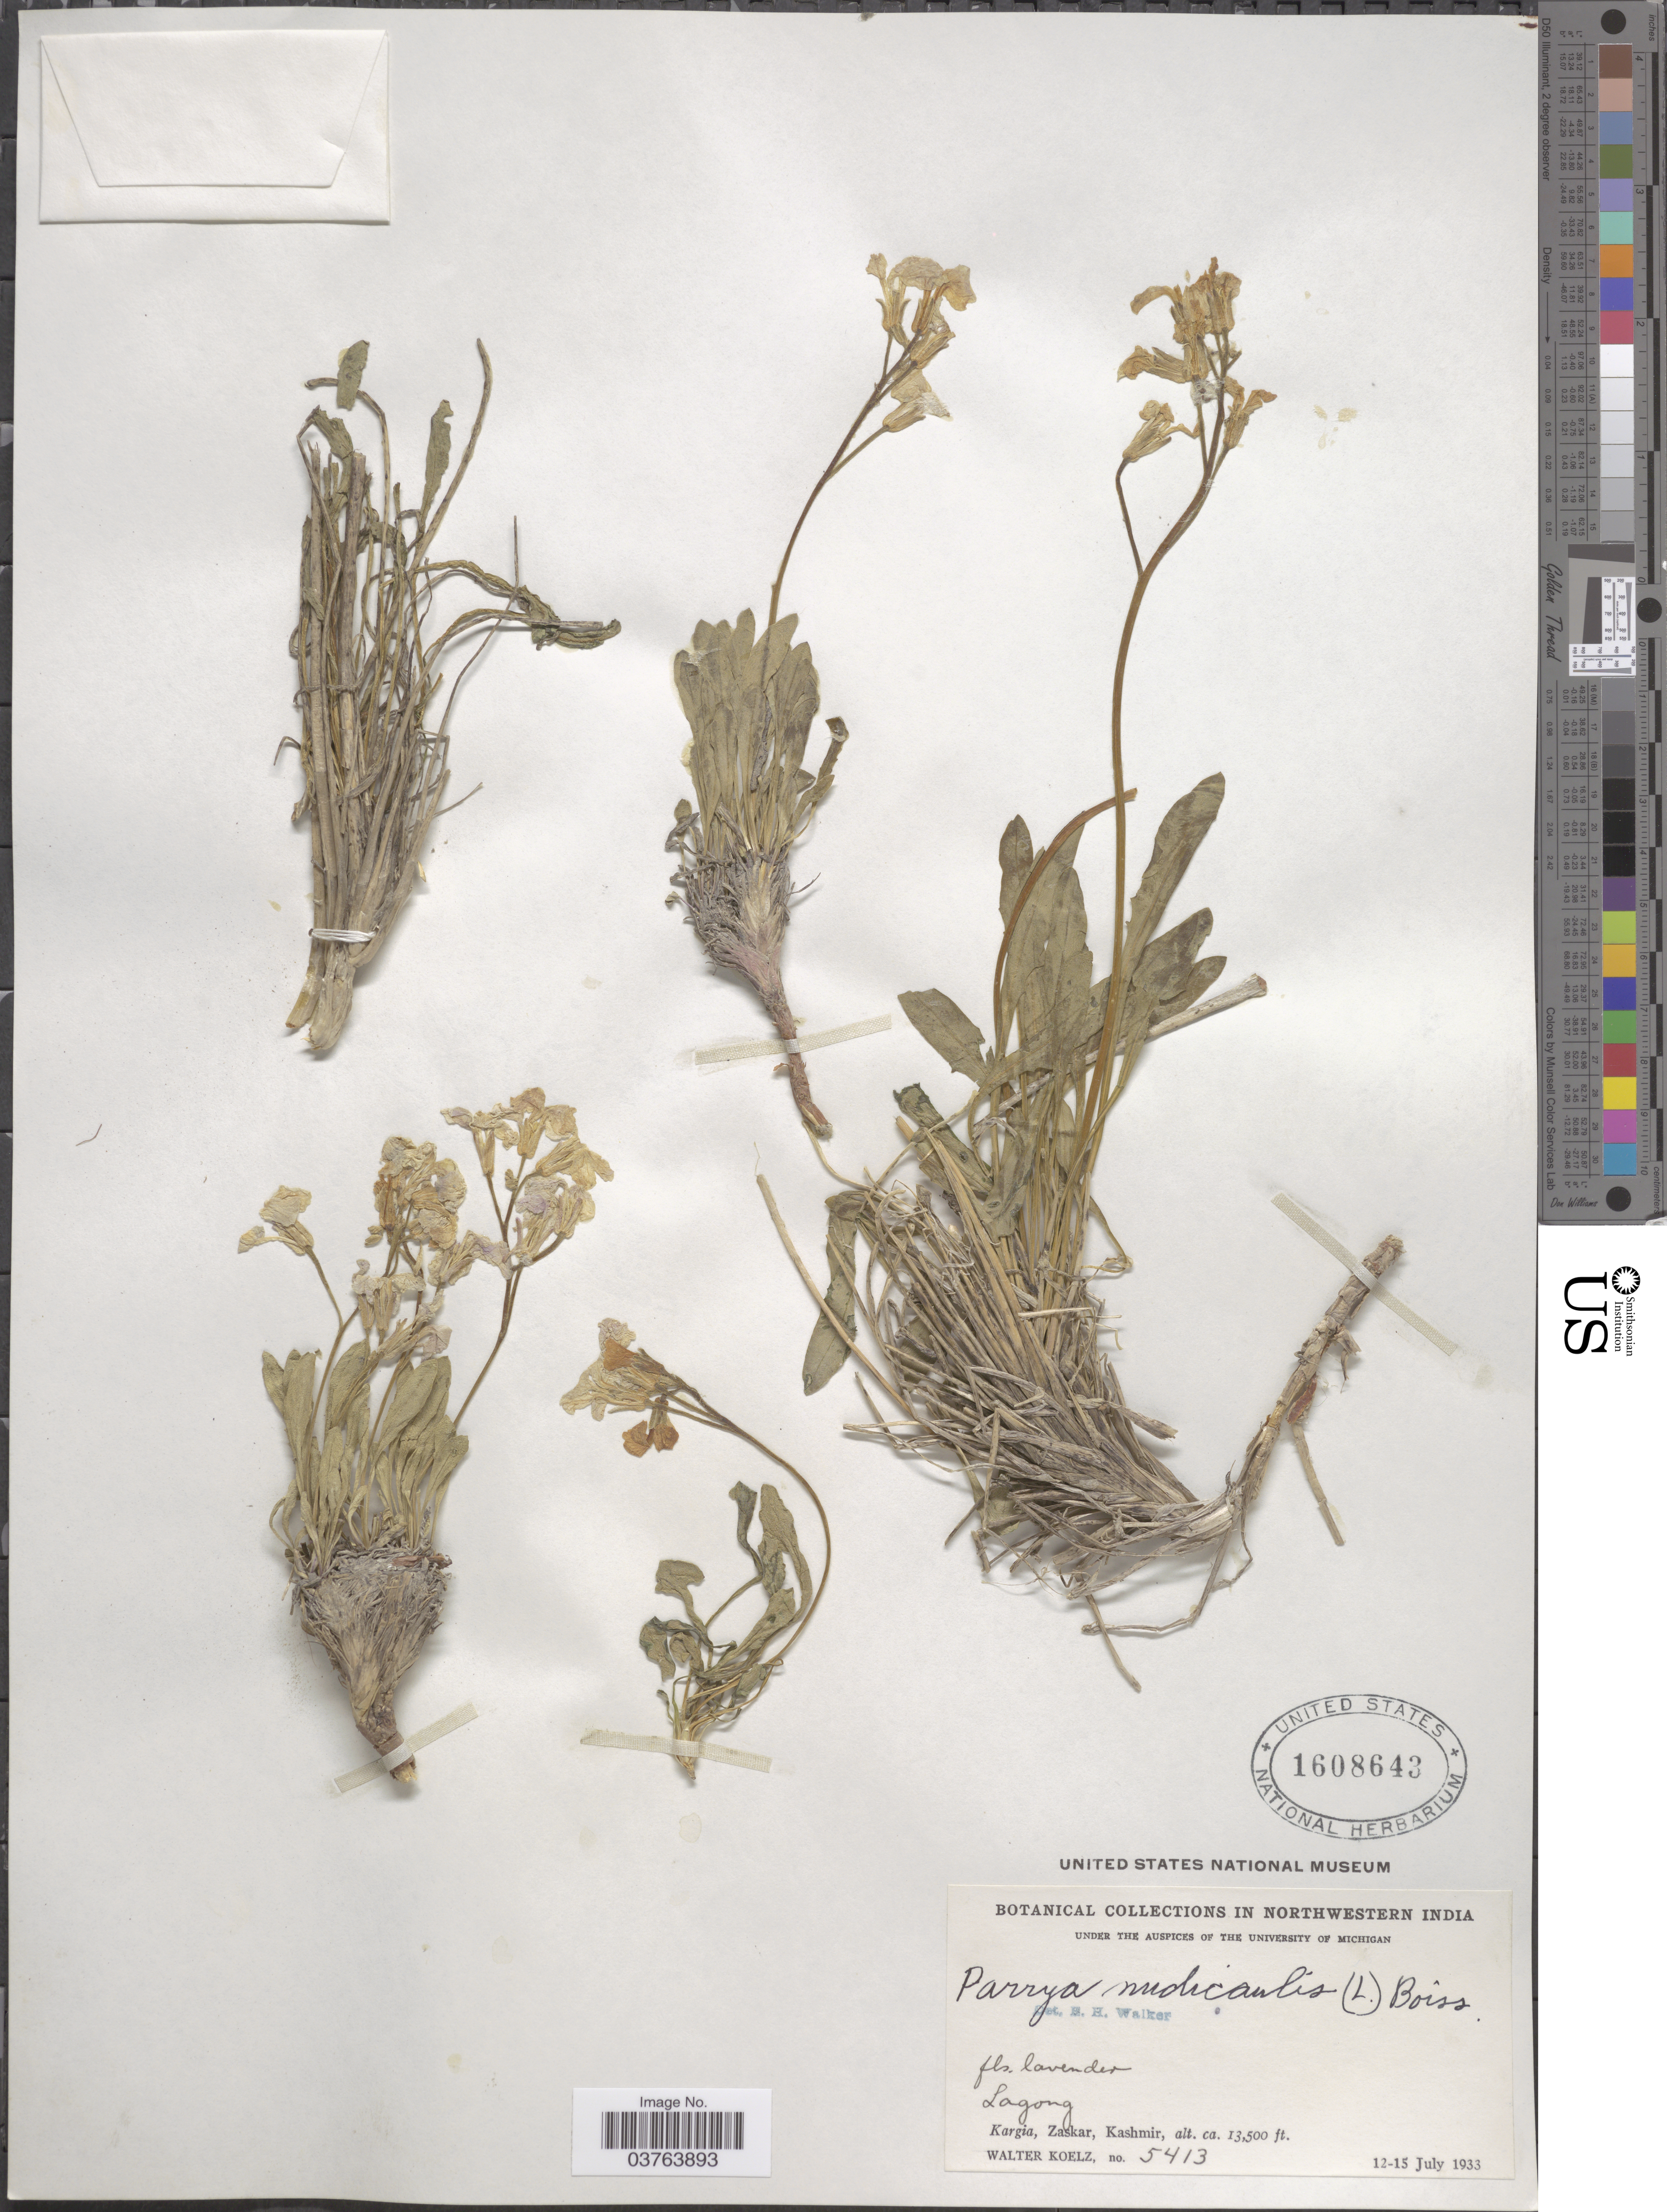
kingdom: Plantae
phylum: Tracheophyta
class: Magnoliopsida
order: Brassicales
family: Brassicaceae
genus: Parrya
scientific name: Parrya nudicaulis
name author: (L.) Regel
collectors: W. N. Koelz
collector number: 5413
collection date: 1933-07-12/1933-07-15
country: India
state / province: Jammu and Kashmir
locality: Northwestern India. Lagong. Kargia, Zaskar, Kashmir.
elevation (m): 4115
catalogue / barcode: US 1608643